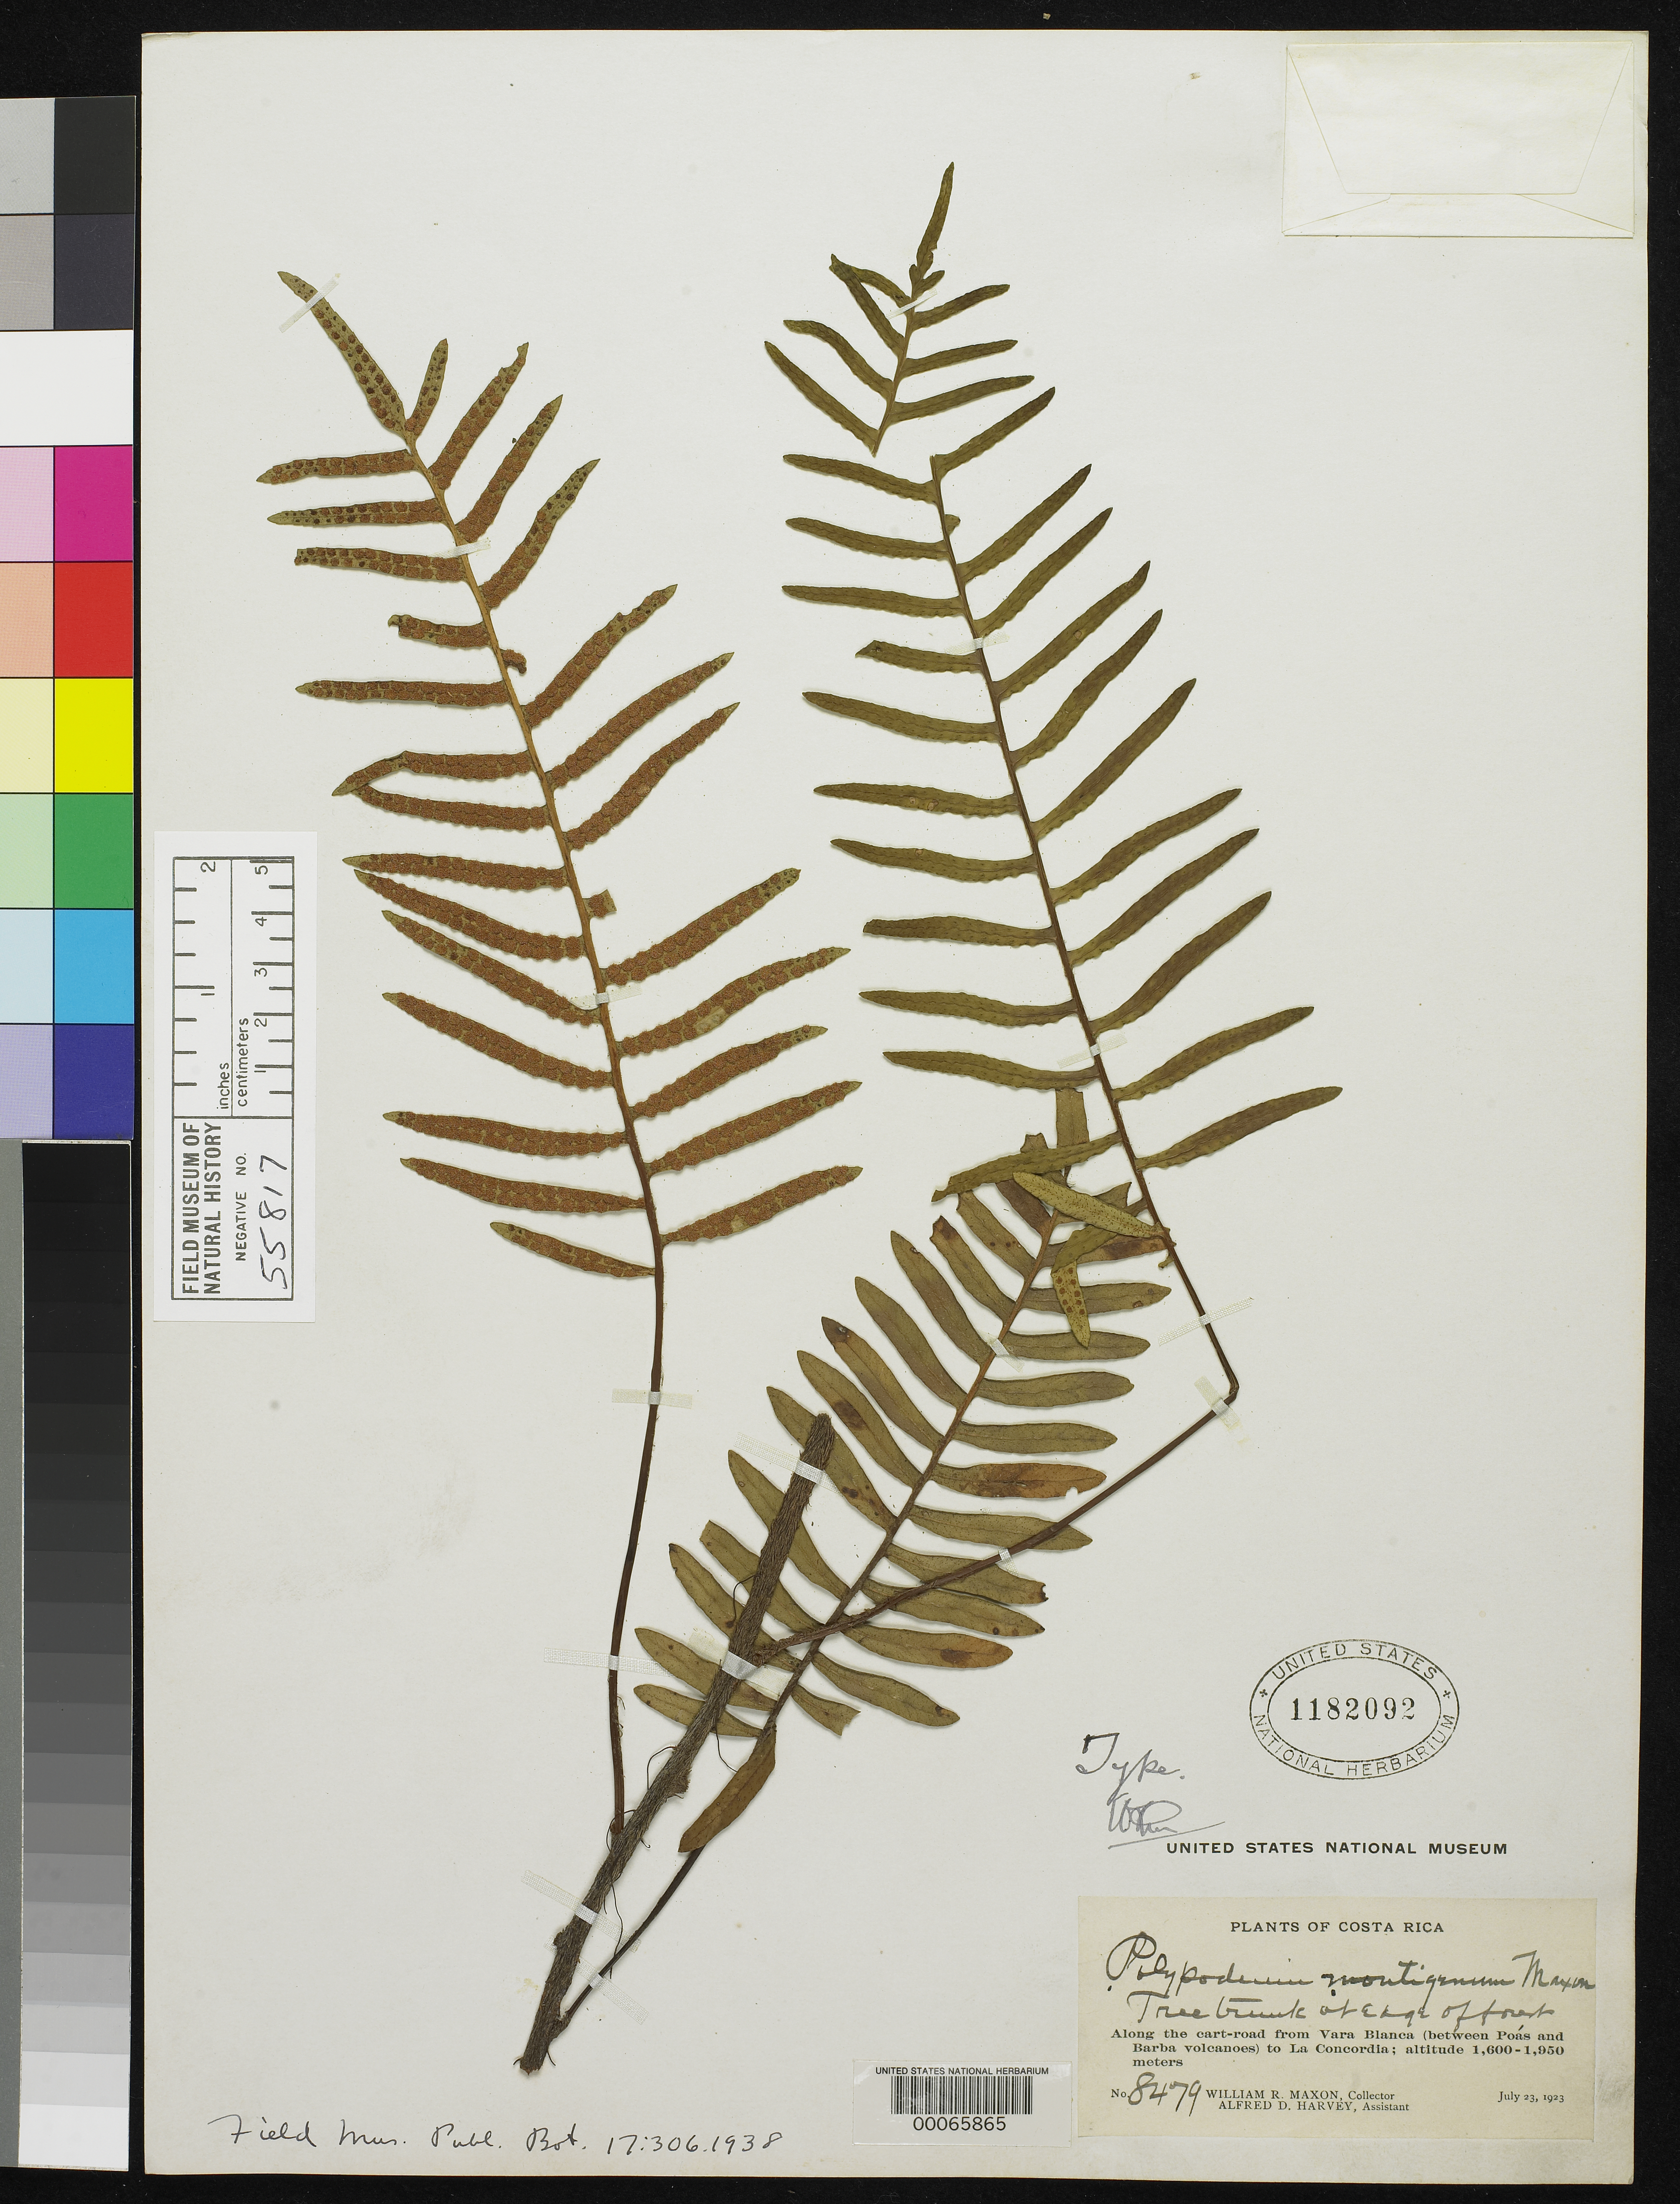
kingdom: Plantae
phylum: Tracheophyta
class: Polypodiopsida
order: Polypodiales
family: Polypodiaceae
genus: Polypodium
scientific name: Polypodium montigenum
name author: Maxon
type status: Holotype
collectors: W. R. Maxon & A. D. Harvey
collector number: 8479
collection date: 1903-07-23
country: Costa Rica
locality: Along cart road from Vara Blanca, between Poas & Barba Volcanoes, to La Concordia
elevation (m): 1600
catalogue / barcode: US 1182092